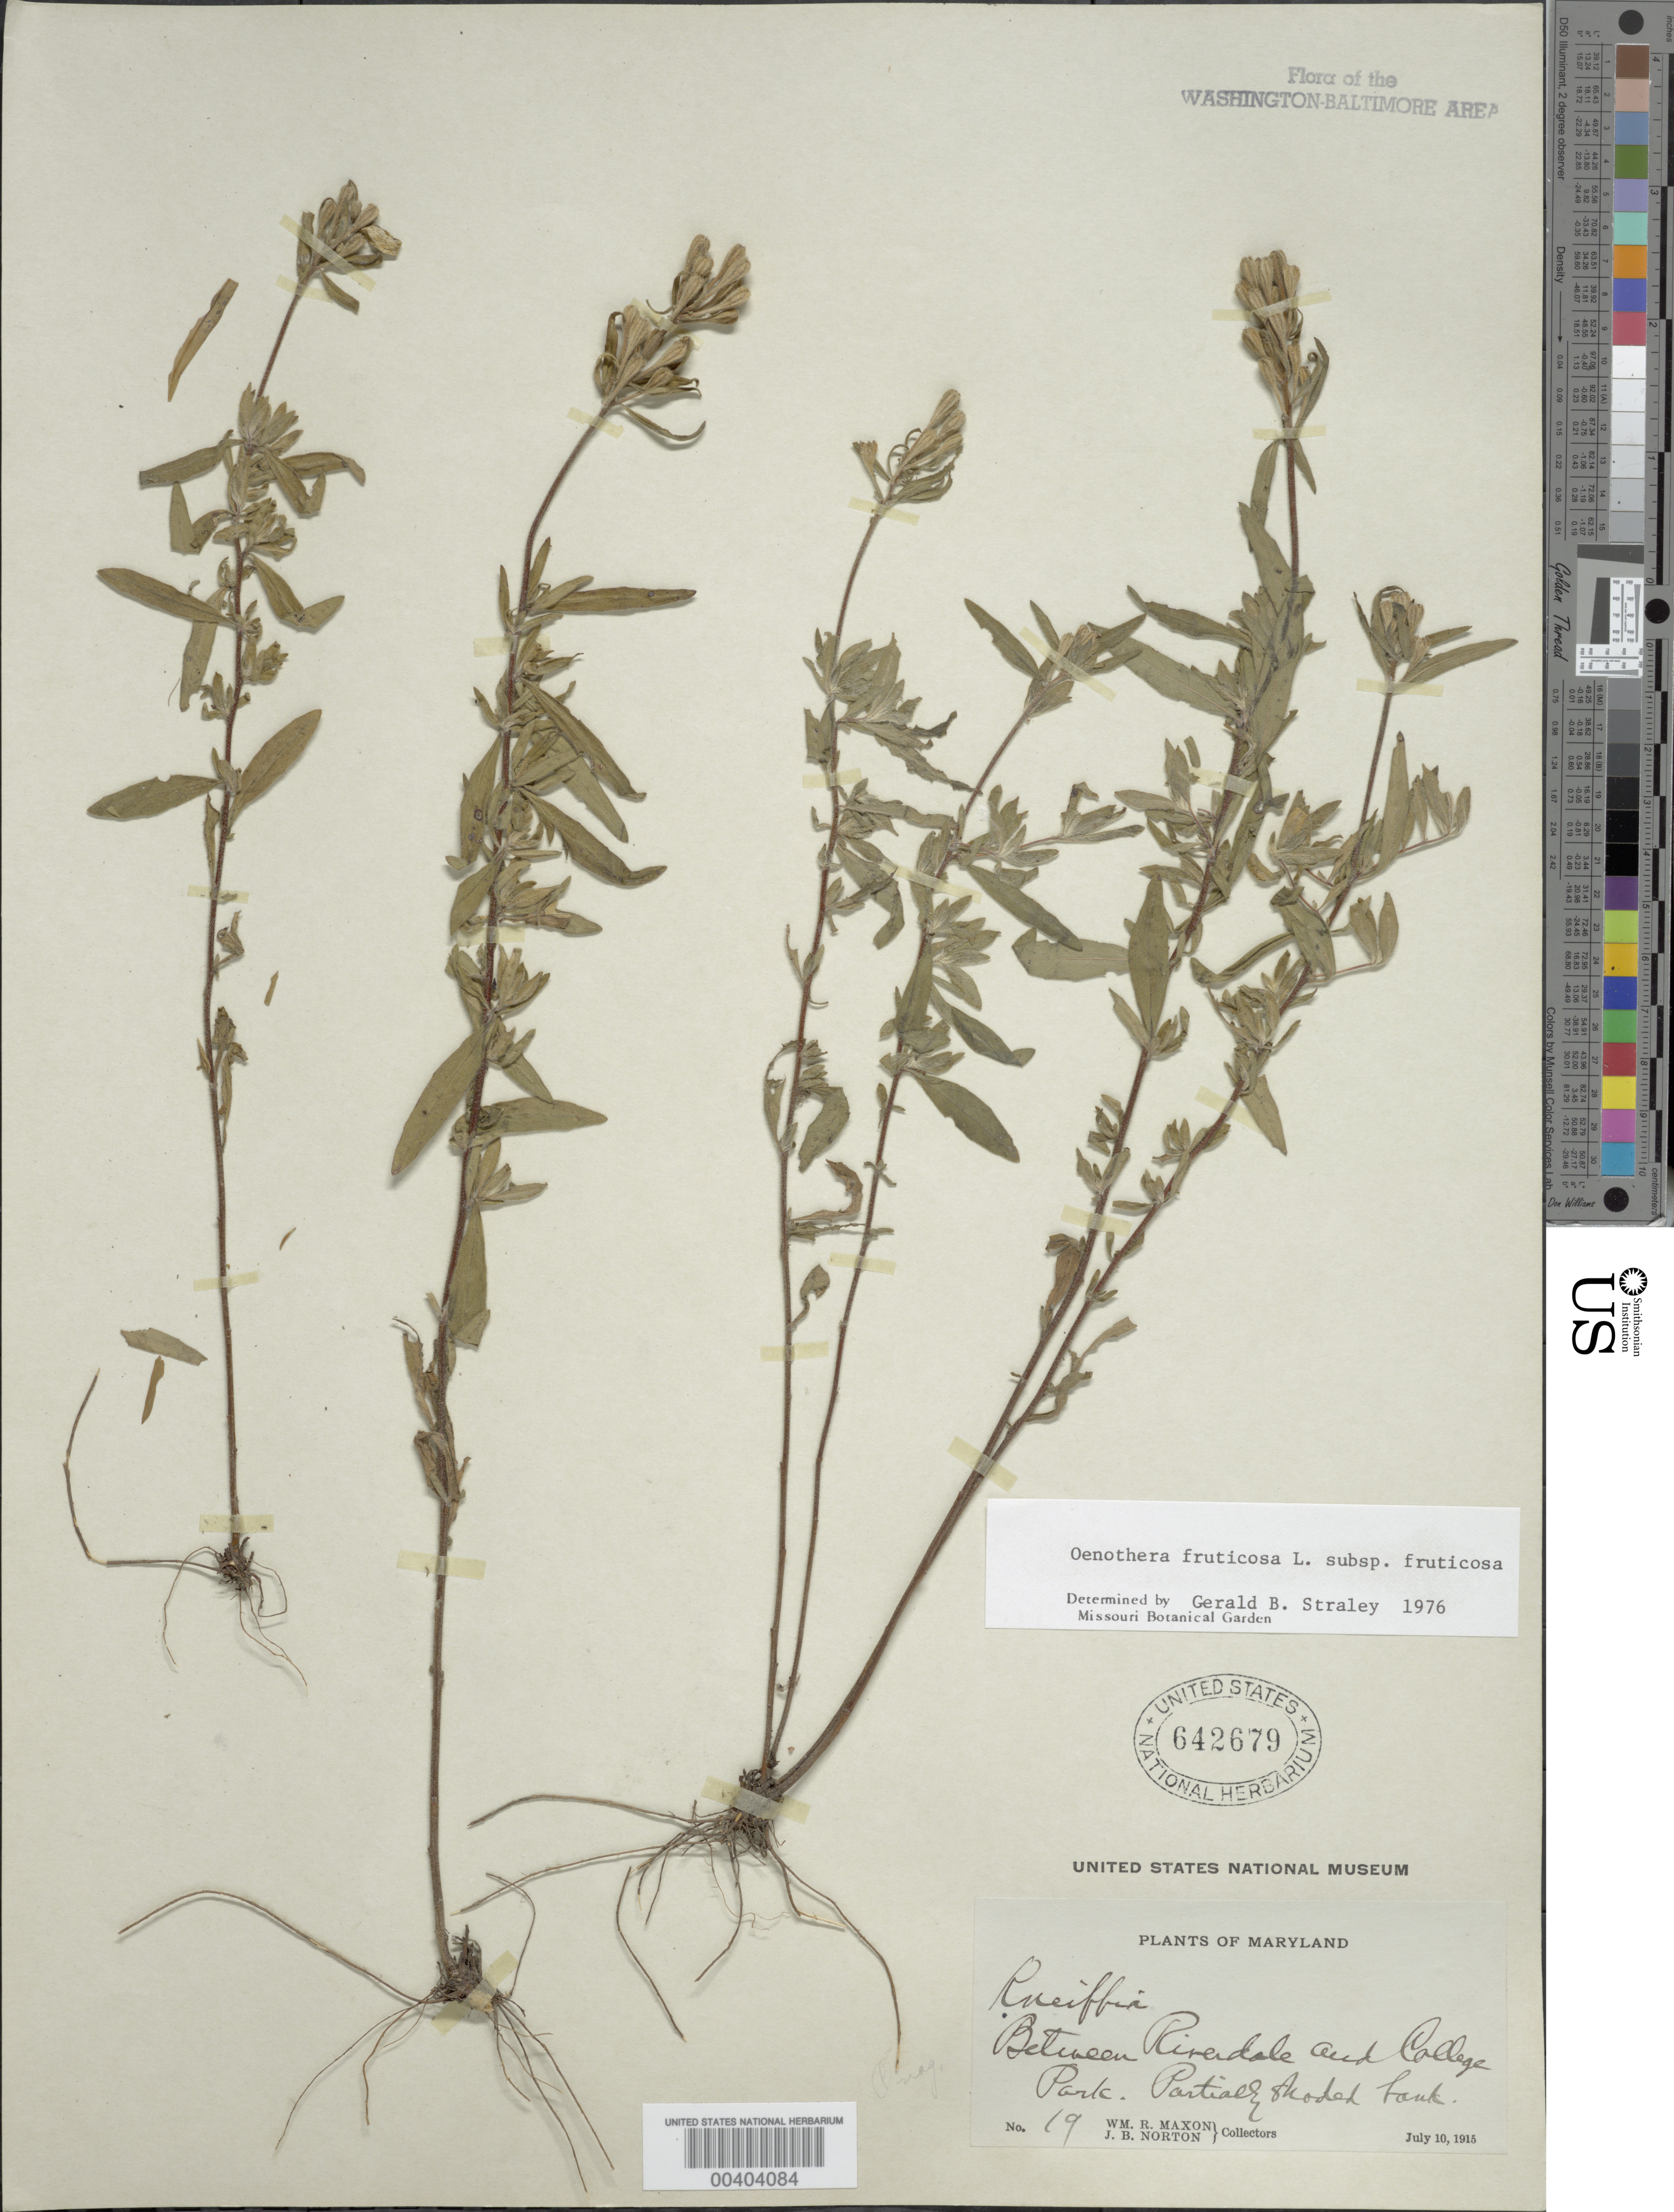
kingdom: Plantae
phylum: Tracheophyta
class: Magnoliopsida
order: Myrtales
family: Onagraceae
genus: Oenothera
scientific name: Oenothera fruticosa subsp. fruticosa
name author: L.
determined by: Straley, G. B.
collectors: W. R. Maxon & J. Norton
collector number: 19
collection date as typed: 10 Jul 1915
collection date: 1915-07-10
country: United States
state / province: Maryland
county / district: Prince George's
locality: Between Riverdale and College Park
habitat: Partially shaded by bank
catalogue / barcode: US 642679